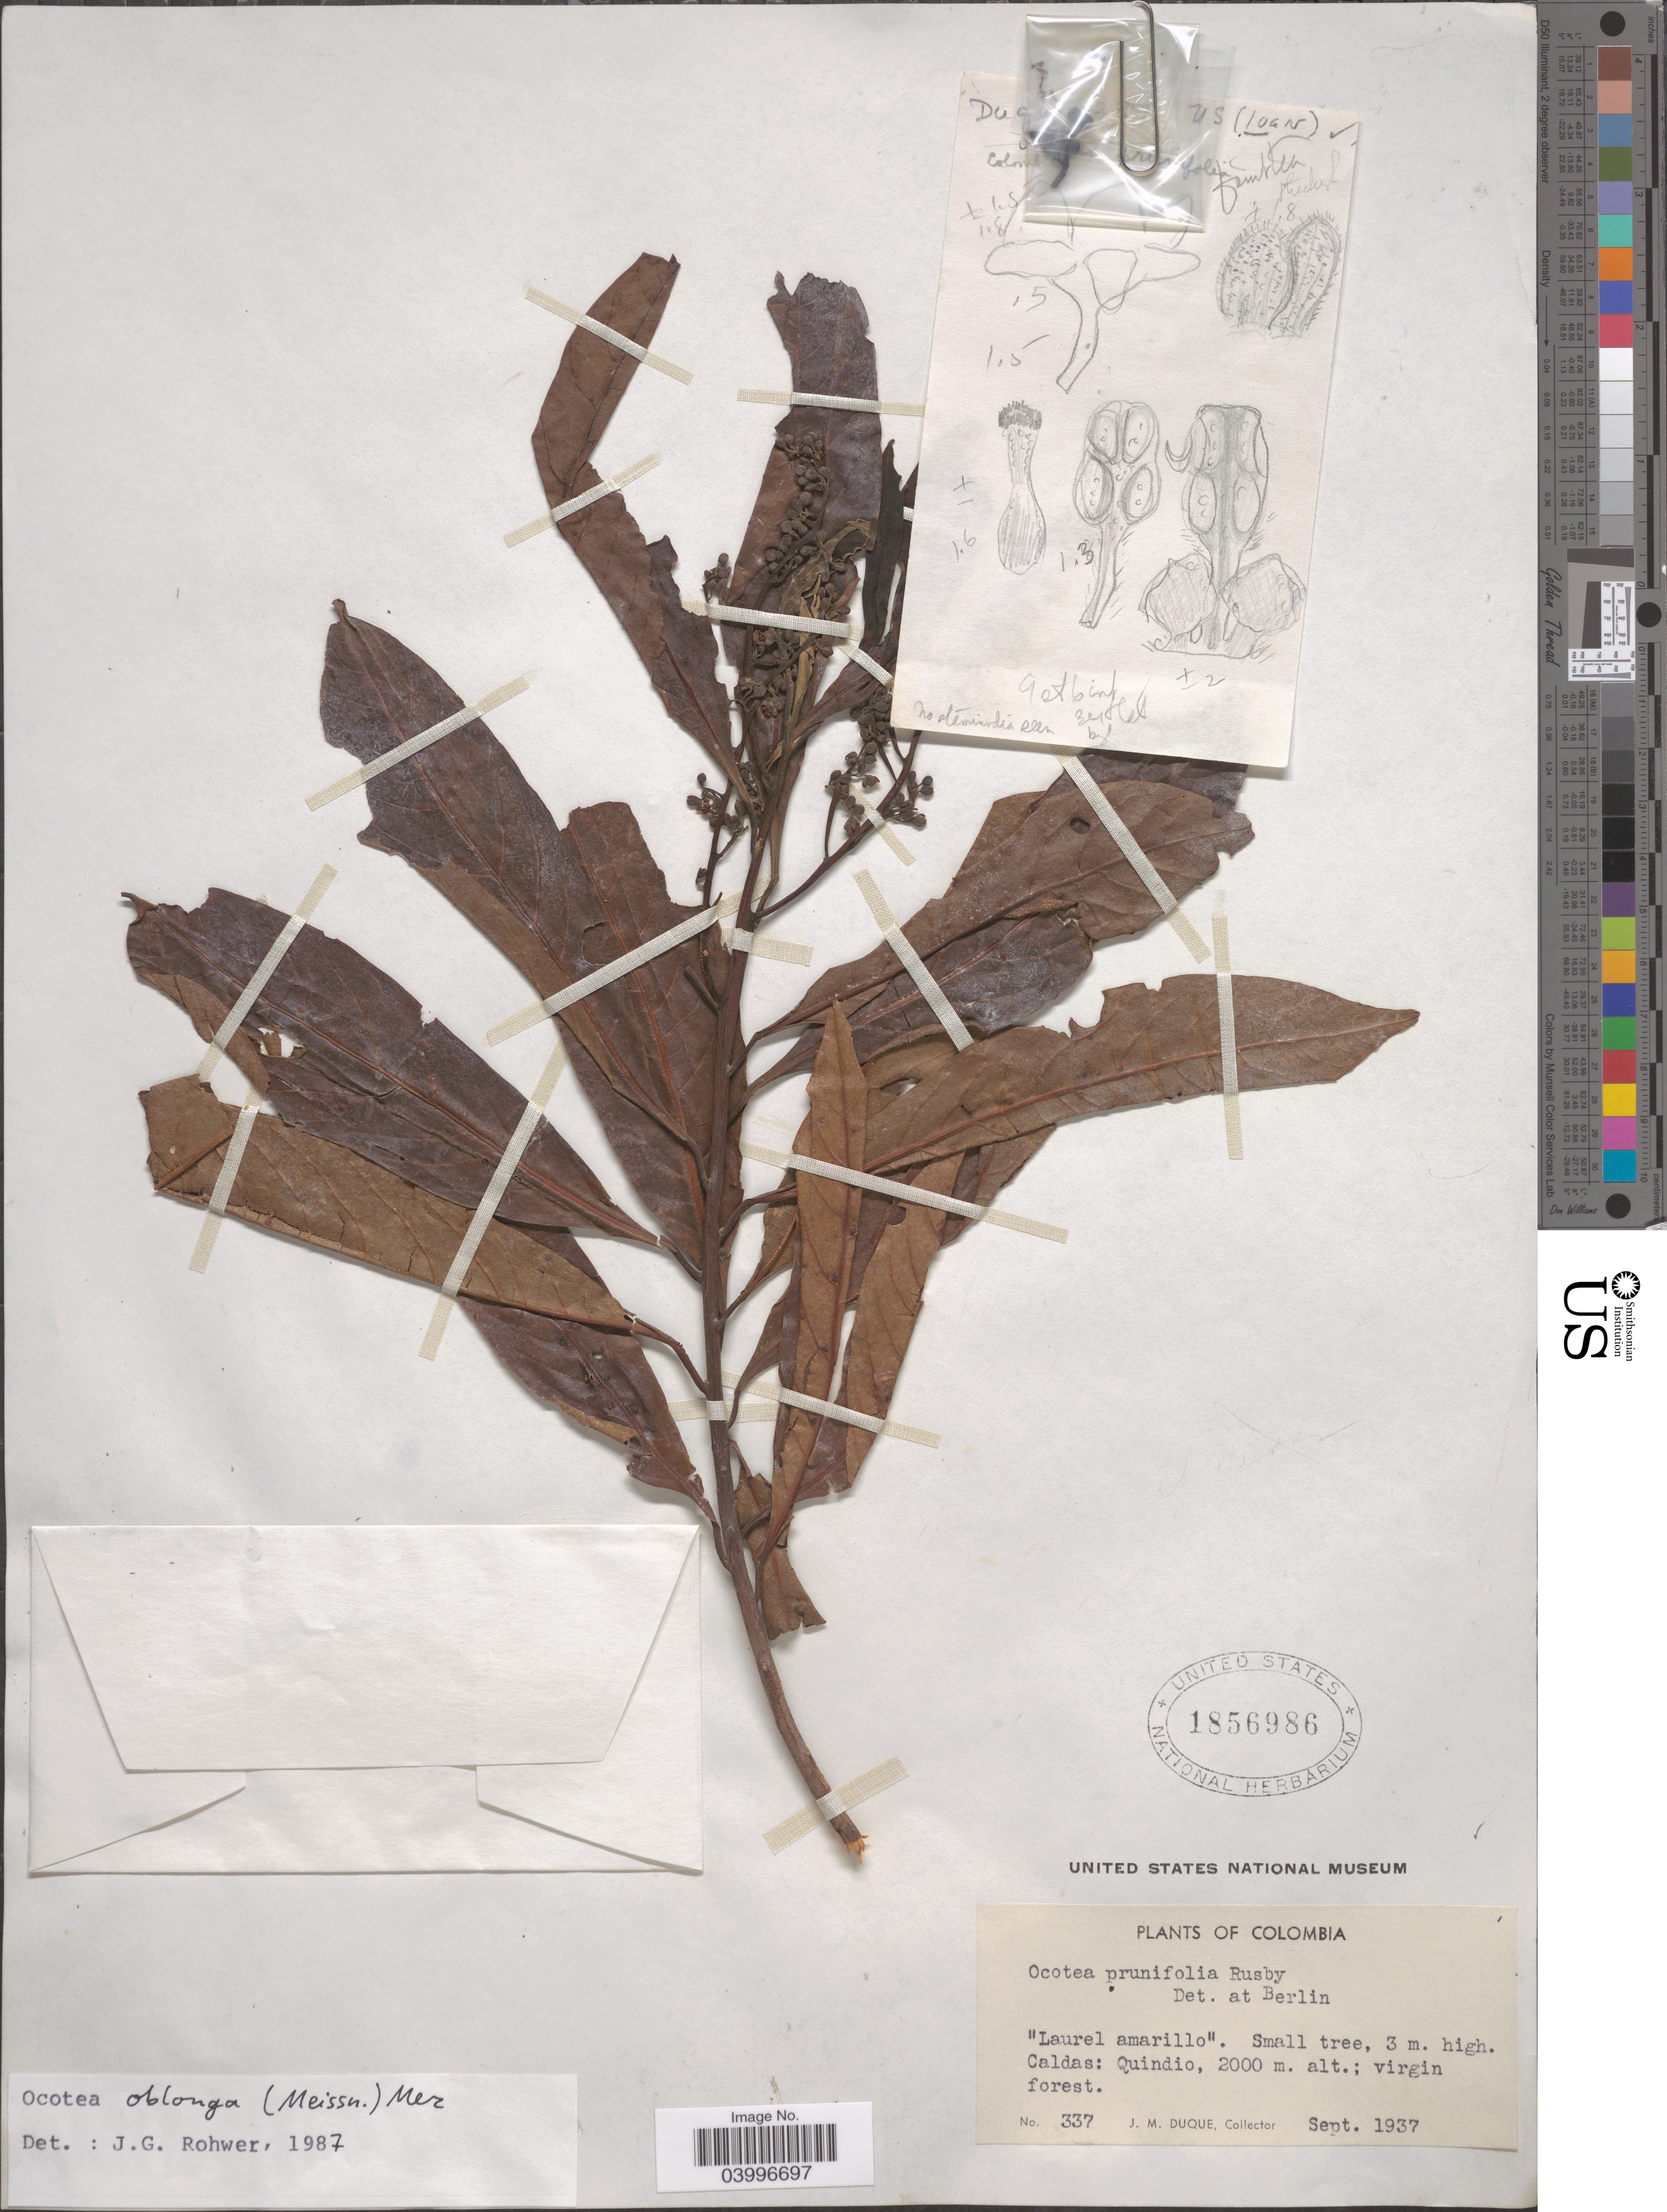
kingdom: Plantae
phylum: Tracheophyta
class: Magnoliopsida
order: Laurales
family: Lauraceae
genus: Ocotea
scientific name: Ocotea oblonga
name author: (Meisn.) Mez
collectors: J. Duque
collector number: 337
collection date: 1937-09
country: Colombia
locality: Caldas: Quindio.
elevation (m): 2000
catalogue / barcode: US 1856986